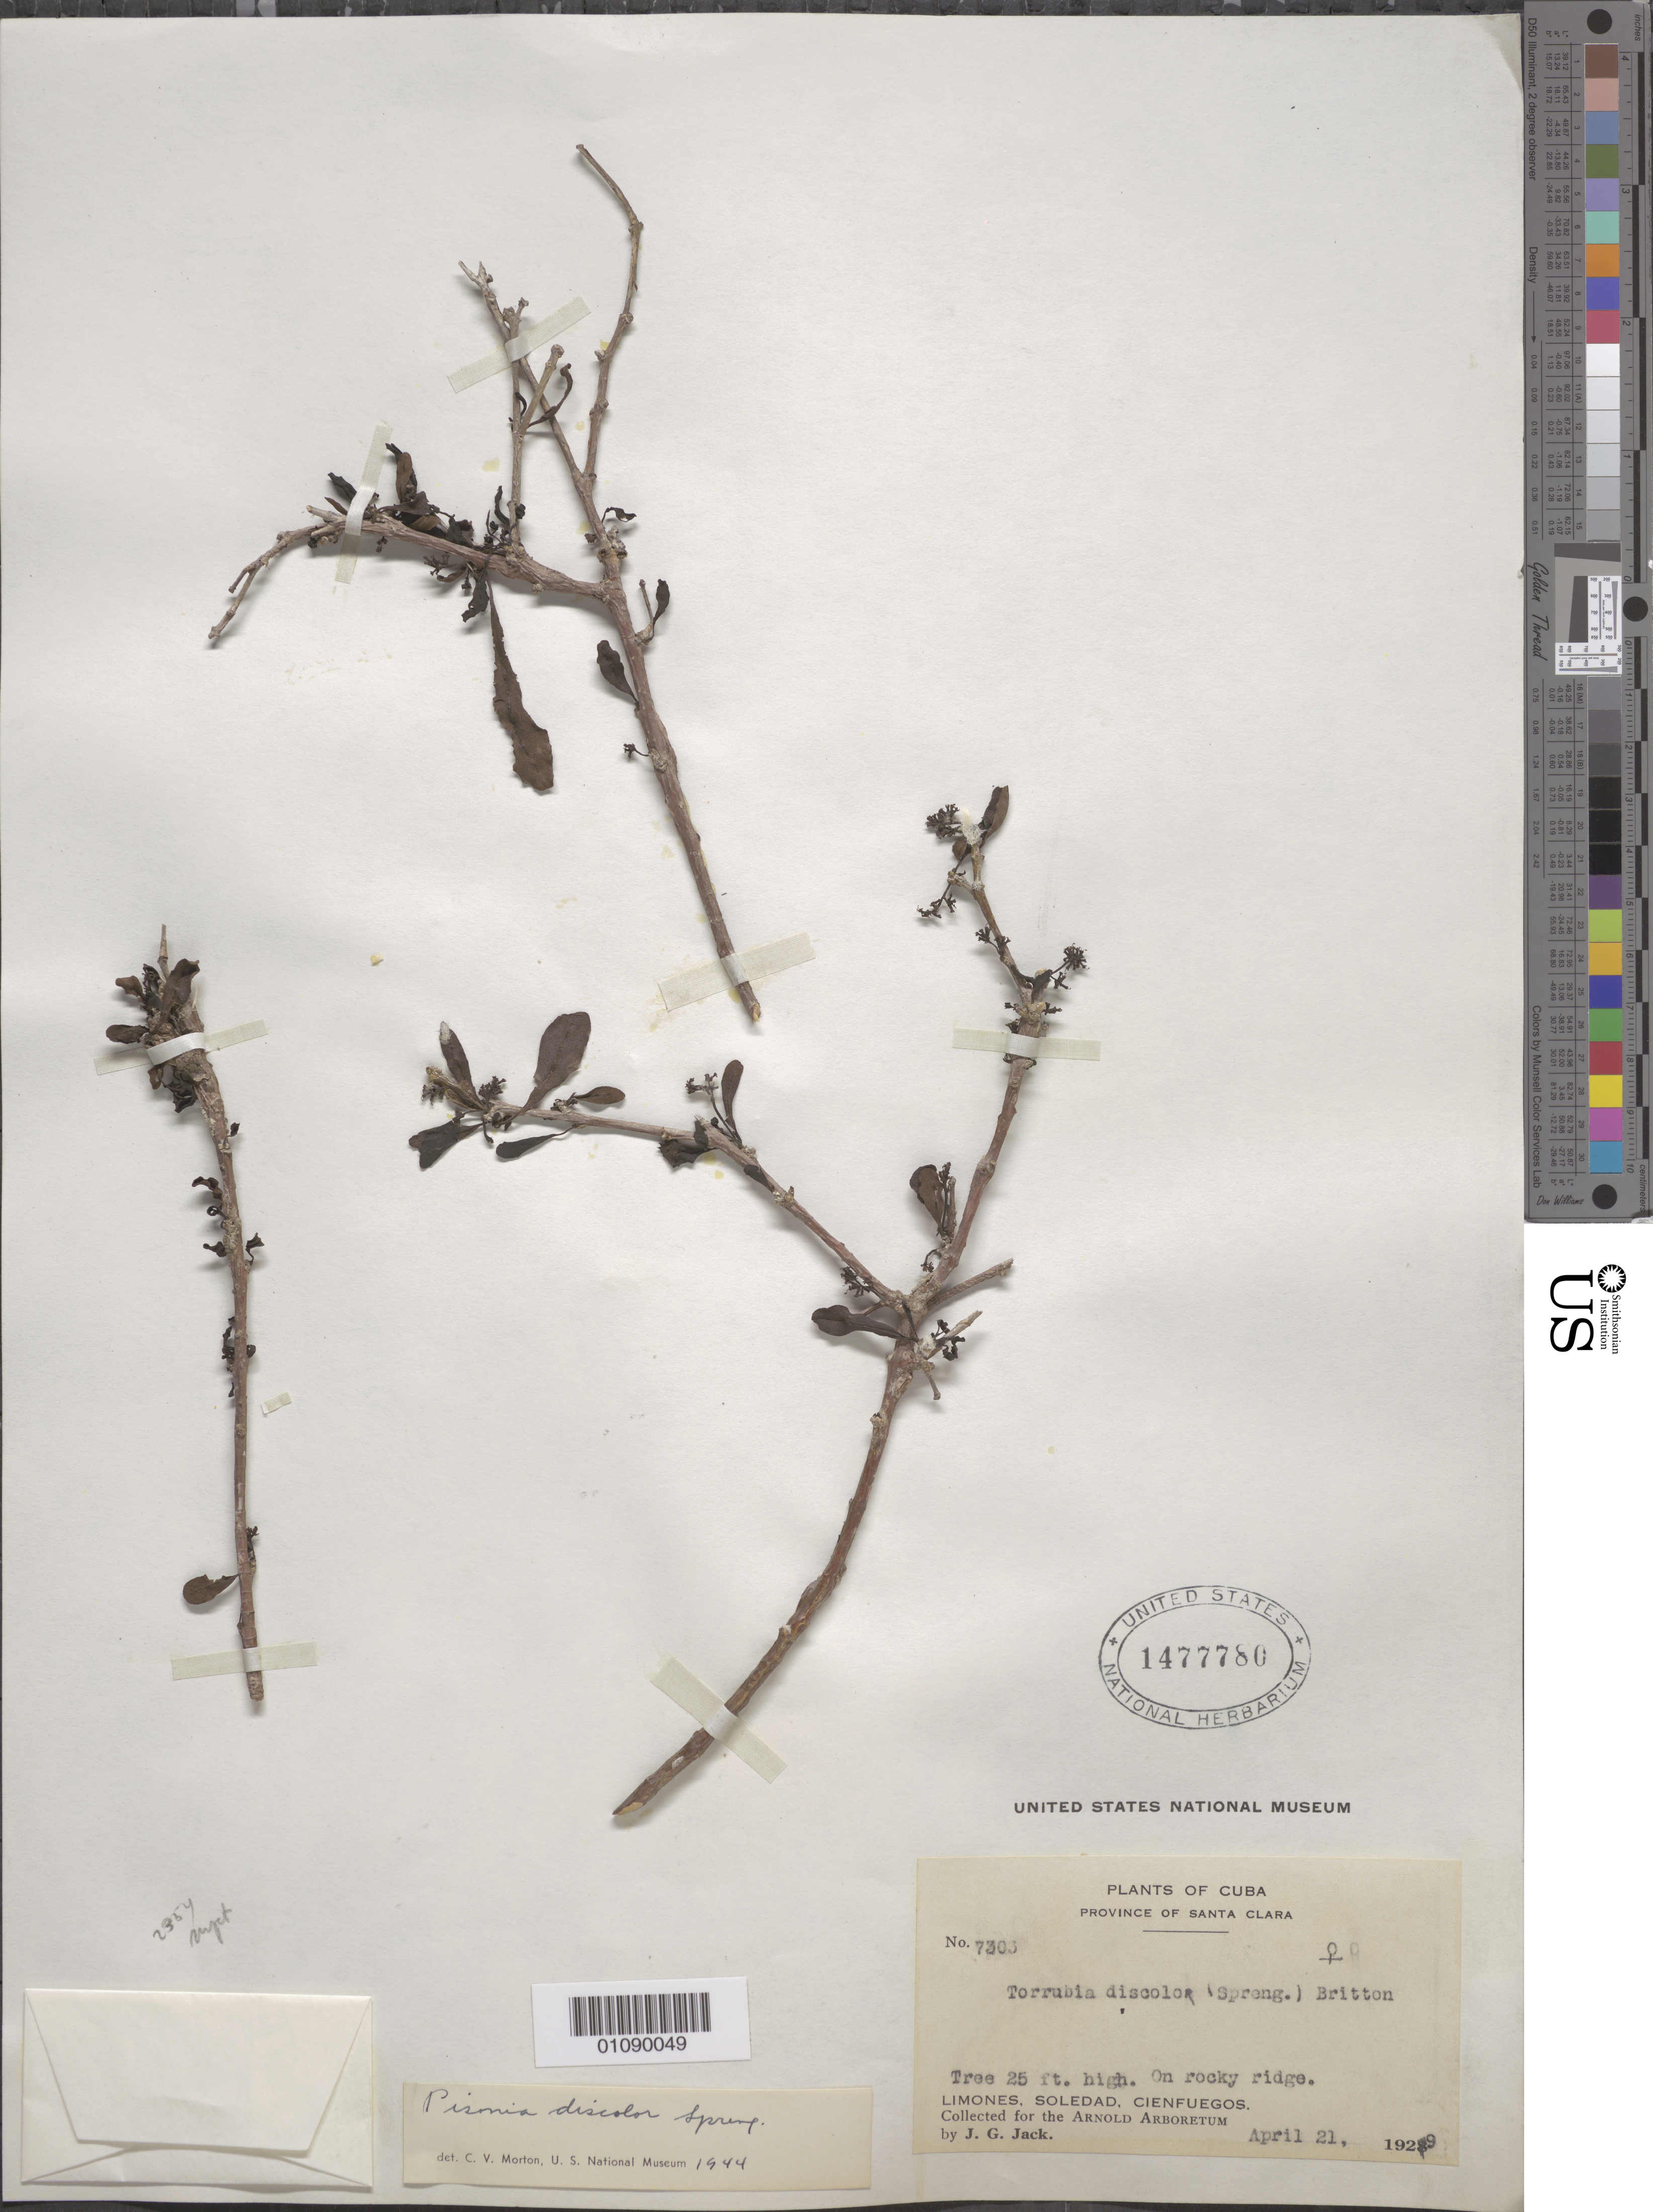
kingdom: Plantae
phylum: Tracheophyta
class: Magnoliopsida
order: Caryophyllales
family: Nyctaginaceae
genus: Guapira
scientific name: Guapira discolor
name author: (Spreng.) Little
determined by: Strong, Mark T., (BOT), Smithsonian Institution - National Museum of Natural History (UNITED STATES)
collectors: J. G. Jack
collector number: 7303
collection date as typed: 21 Apr 1929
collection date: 1929-04-21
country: Cuba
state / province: Cienfuegos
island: Cuba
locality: Cienfuegos, Soledad, Limones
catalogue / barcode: US 1477780